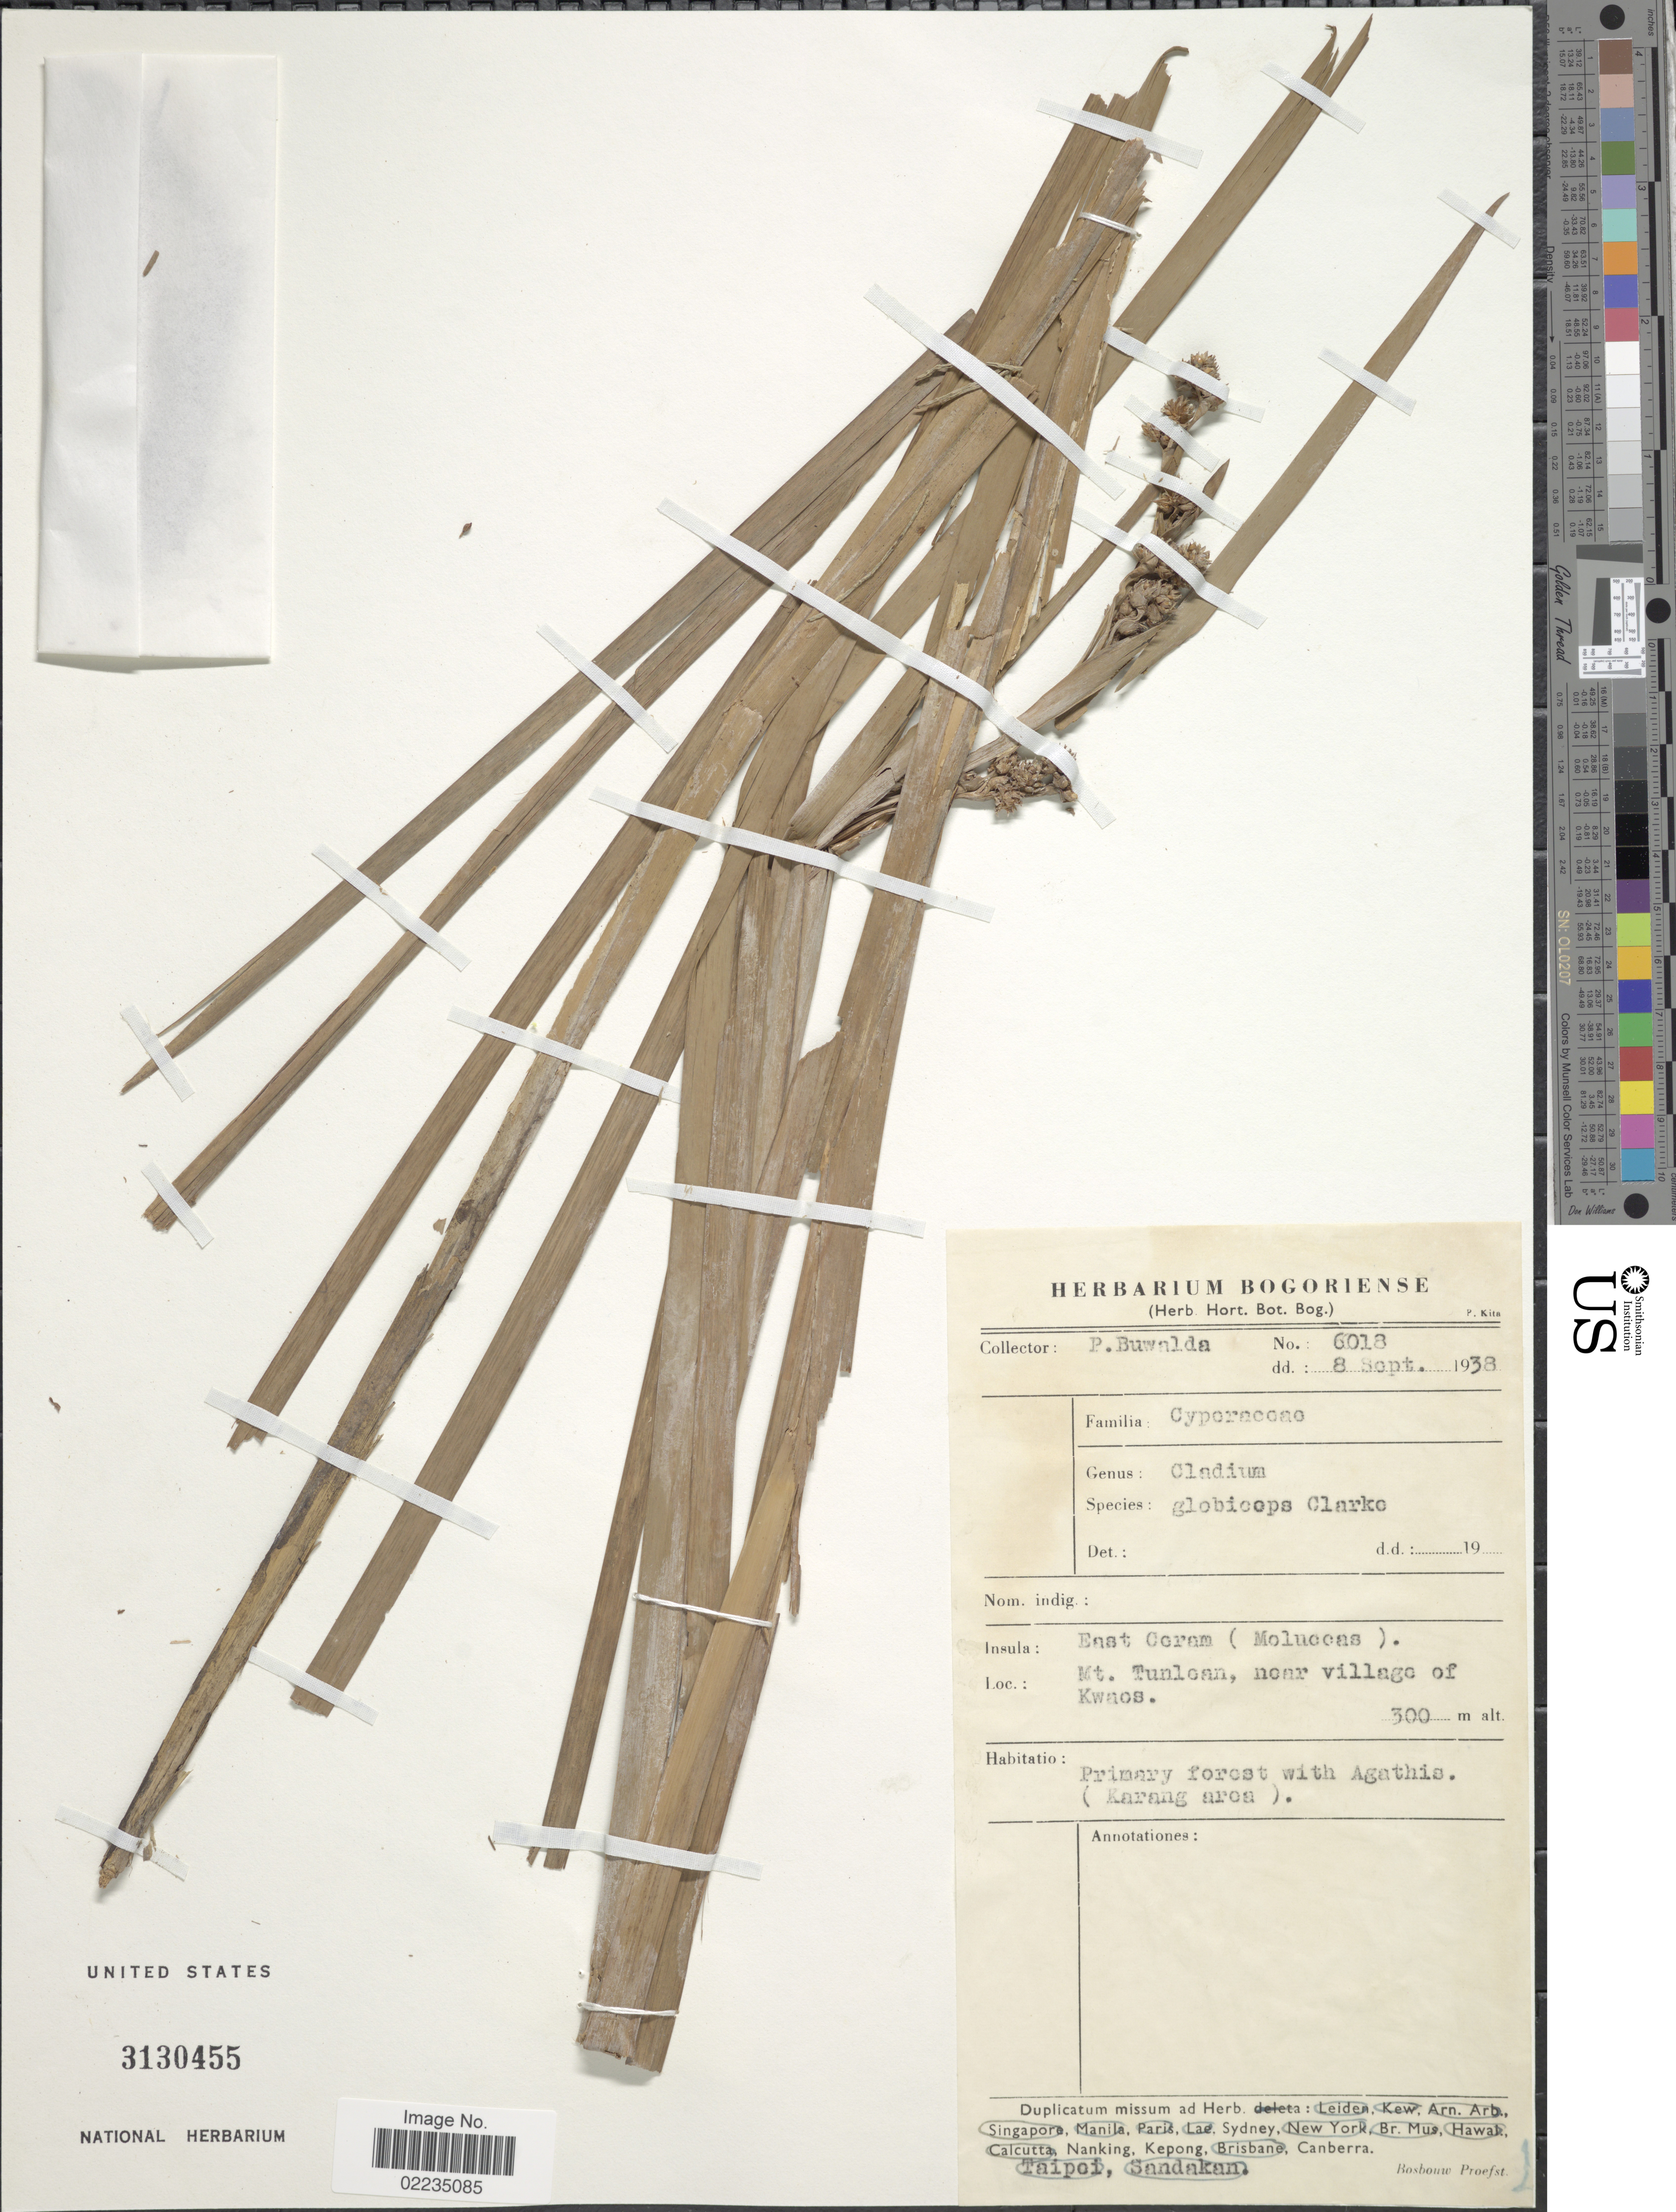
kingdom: Plantae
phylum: Tracheophyta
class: Liliopsida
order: Poales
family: Cyperaceae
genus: Machaerina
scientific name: Machaerina glomerata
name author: (Gaudich.) T. Koyama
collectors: P. Buwalda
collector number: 6018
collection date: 1938-09-08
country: Indonesia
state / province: Maluku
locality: East Coram (Moluccas), Mt. Tunloan, near village of Kwaos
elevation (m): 300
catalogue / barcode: US 3130455